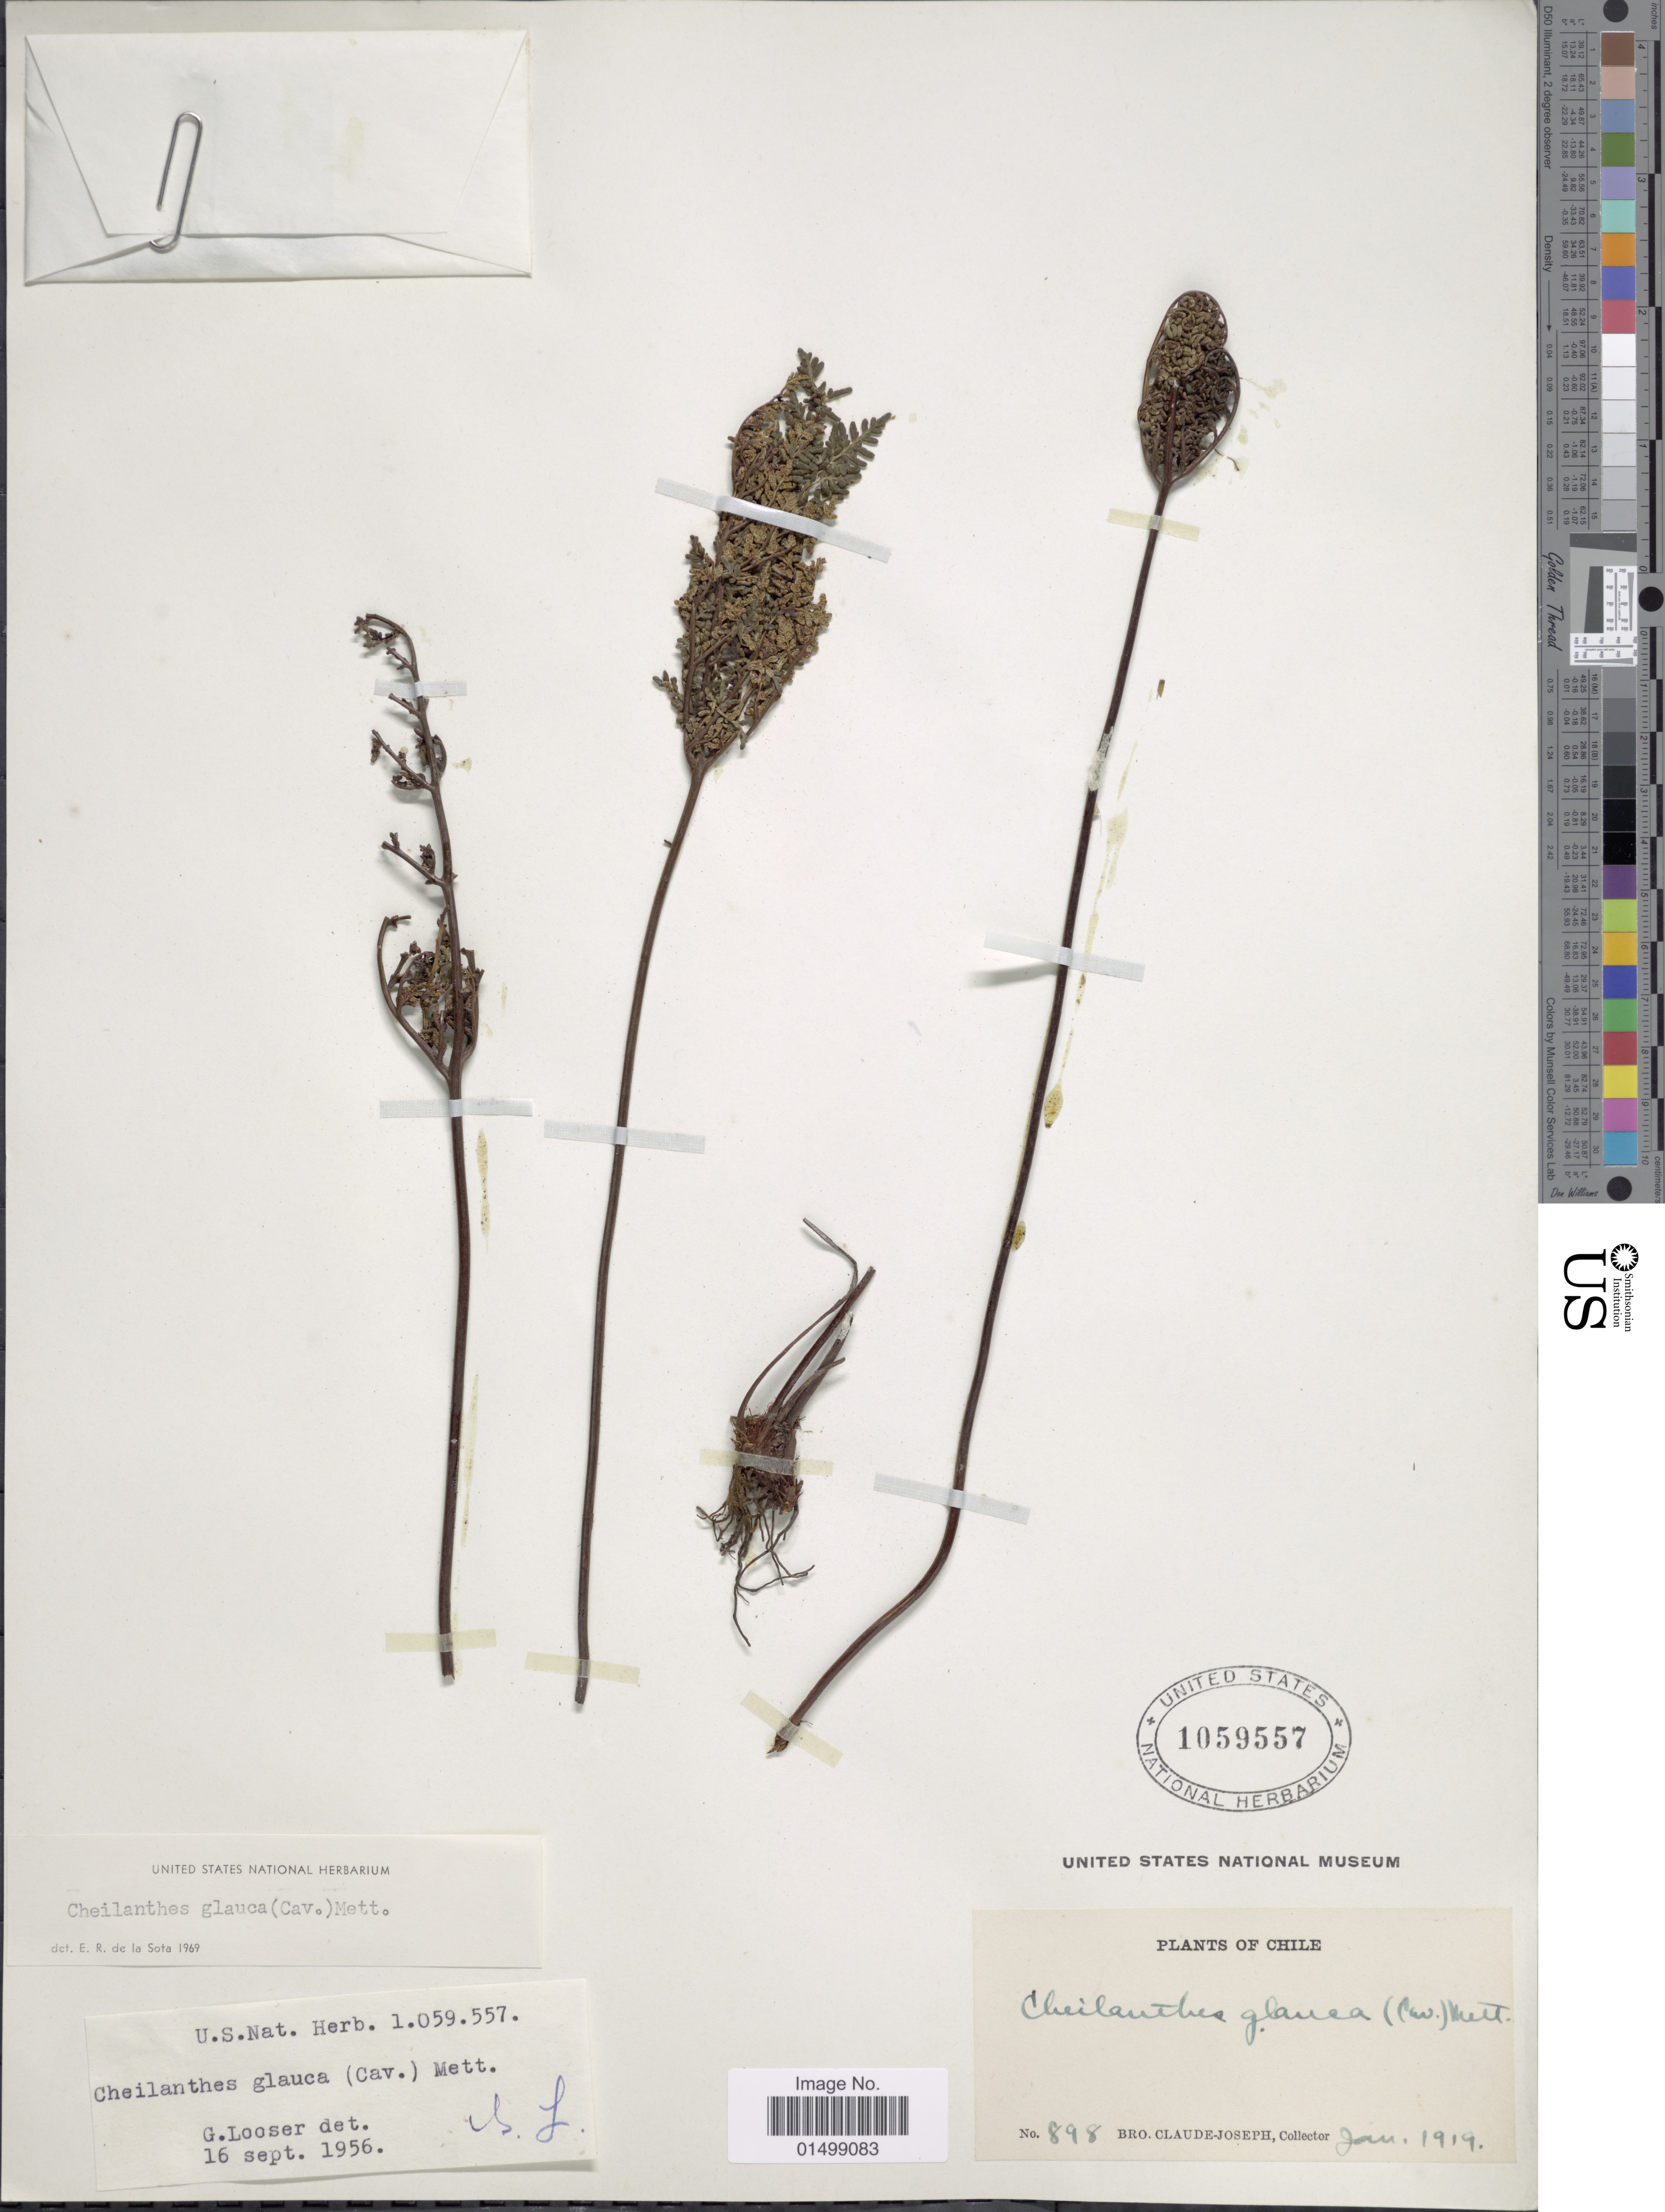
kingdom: Plantae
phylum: Tracheophyta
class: Polypodiopsida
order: Polypodiales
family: Pteridaceae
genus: Cheilanthes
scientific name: Cheilanthes glauca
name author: (Cav.) Mett.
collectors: Bro. Claude-Joseph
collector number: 898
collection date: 1919-01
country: Chile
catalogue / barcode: US 1059557